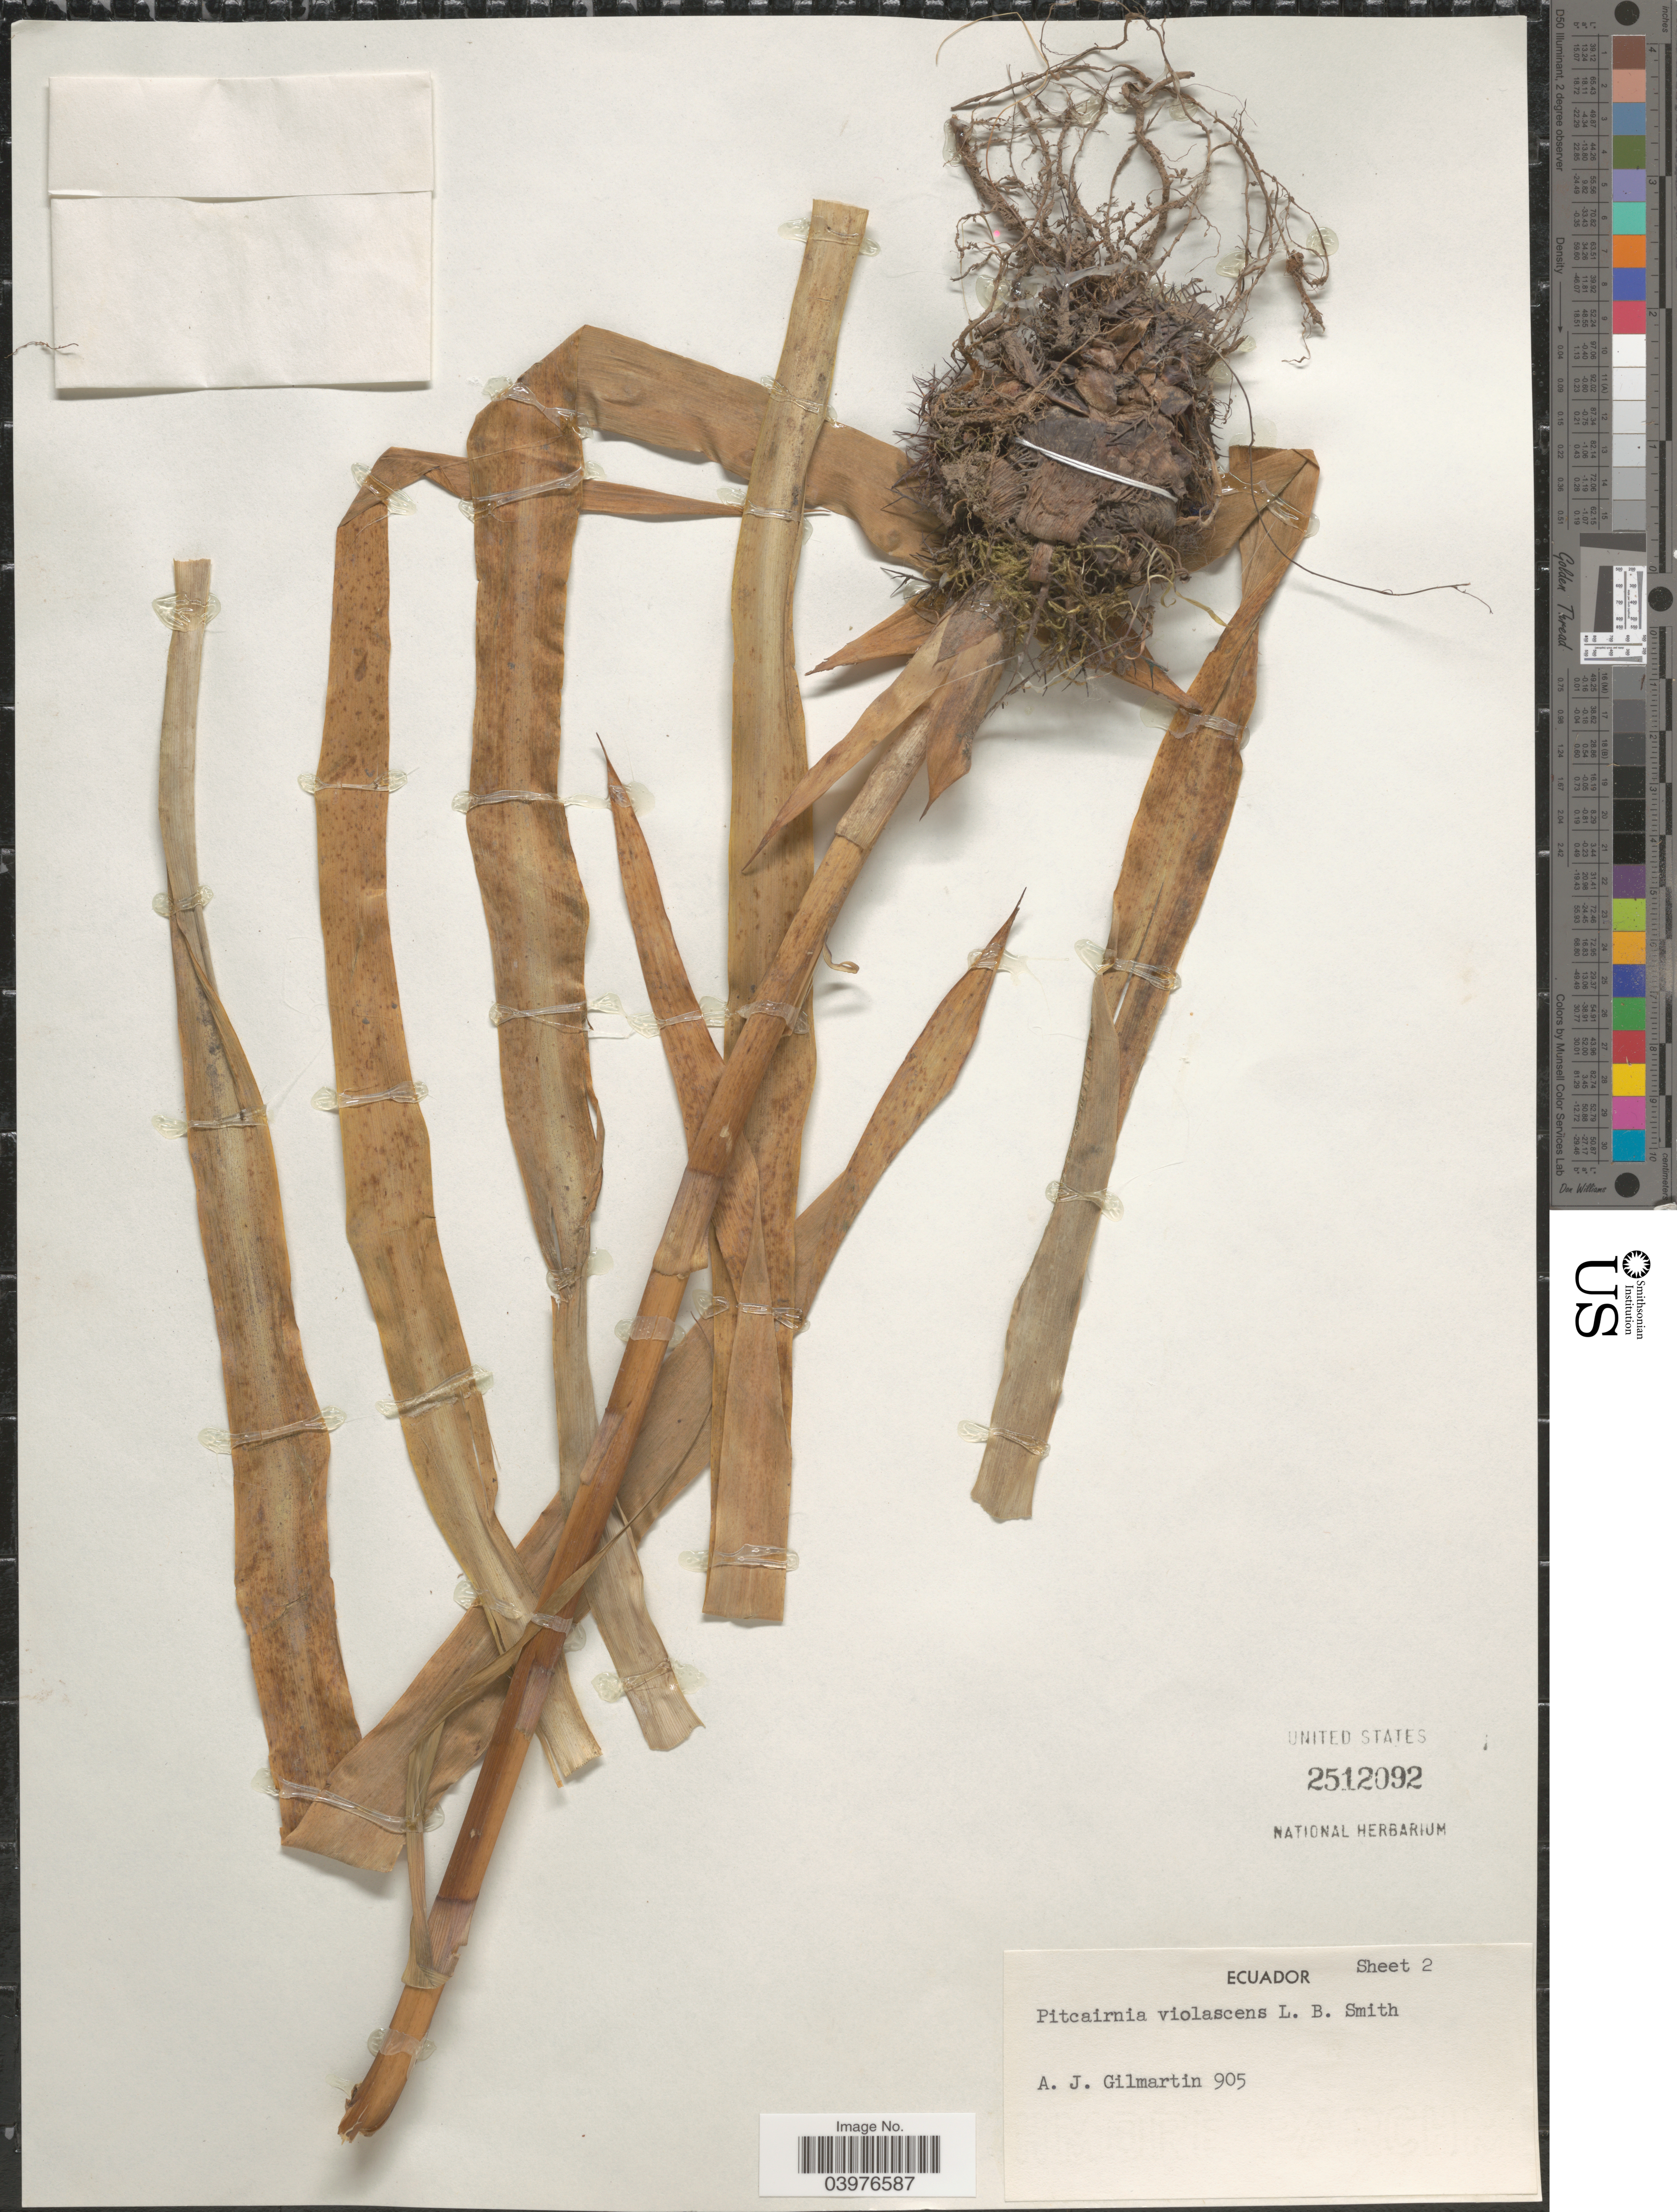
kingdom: Plantae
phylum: Tracheophyta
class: Liliopsida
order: Poales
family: Bromeliaceae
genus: Pitcairnia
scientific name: Pitcairnia violascens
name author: L.B. Sm.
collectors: A. J. Gilmartin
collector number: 905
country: Ecuador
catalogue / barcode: US 2512092